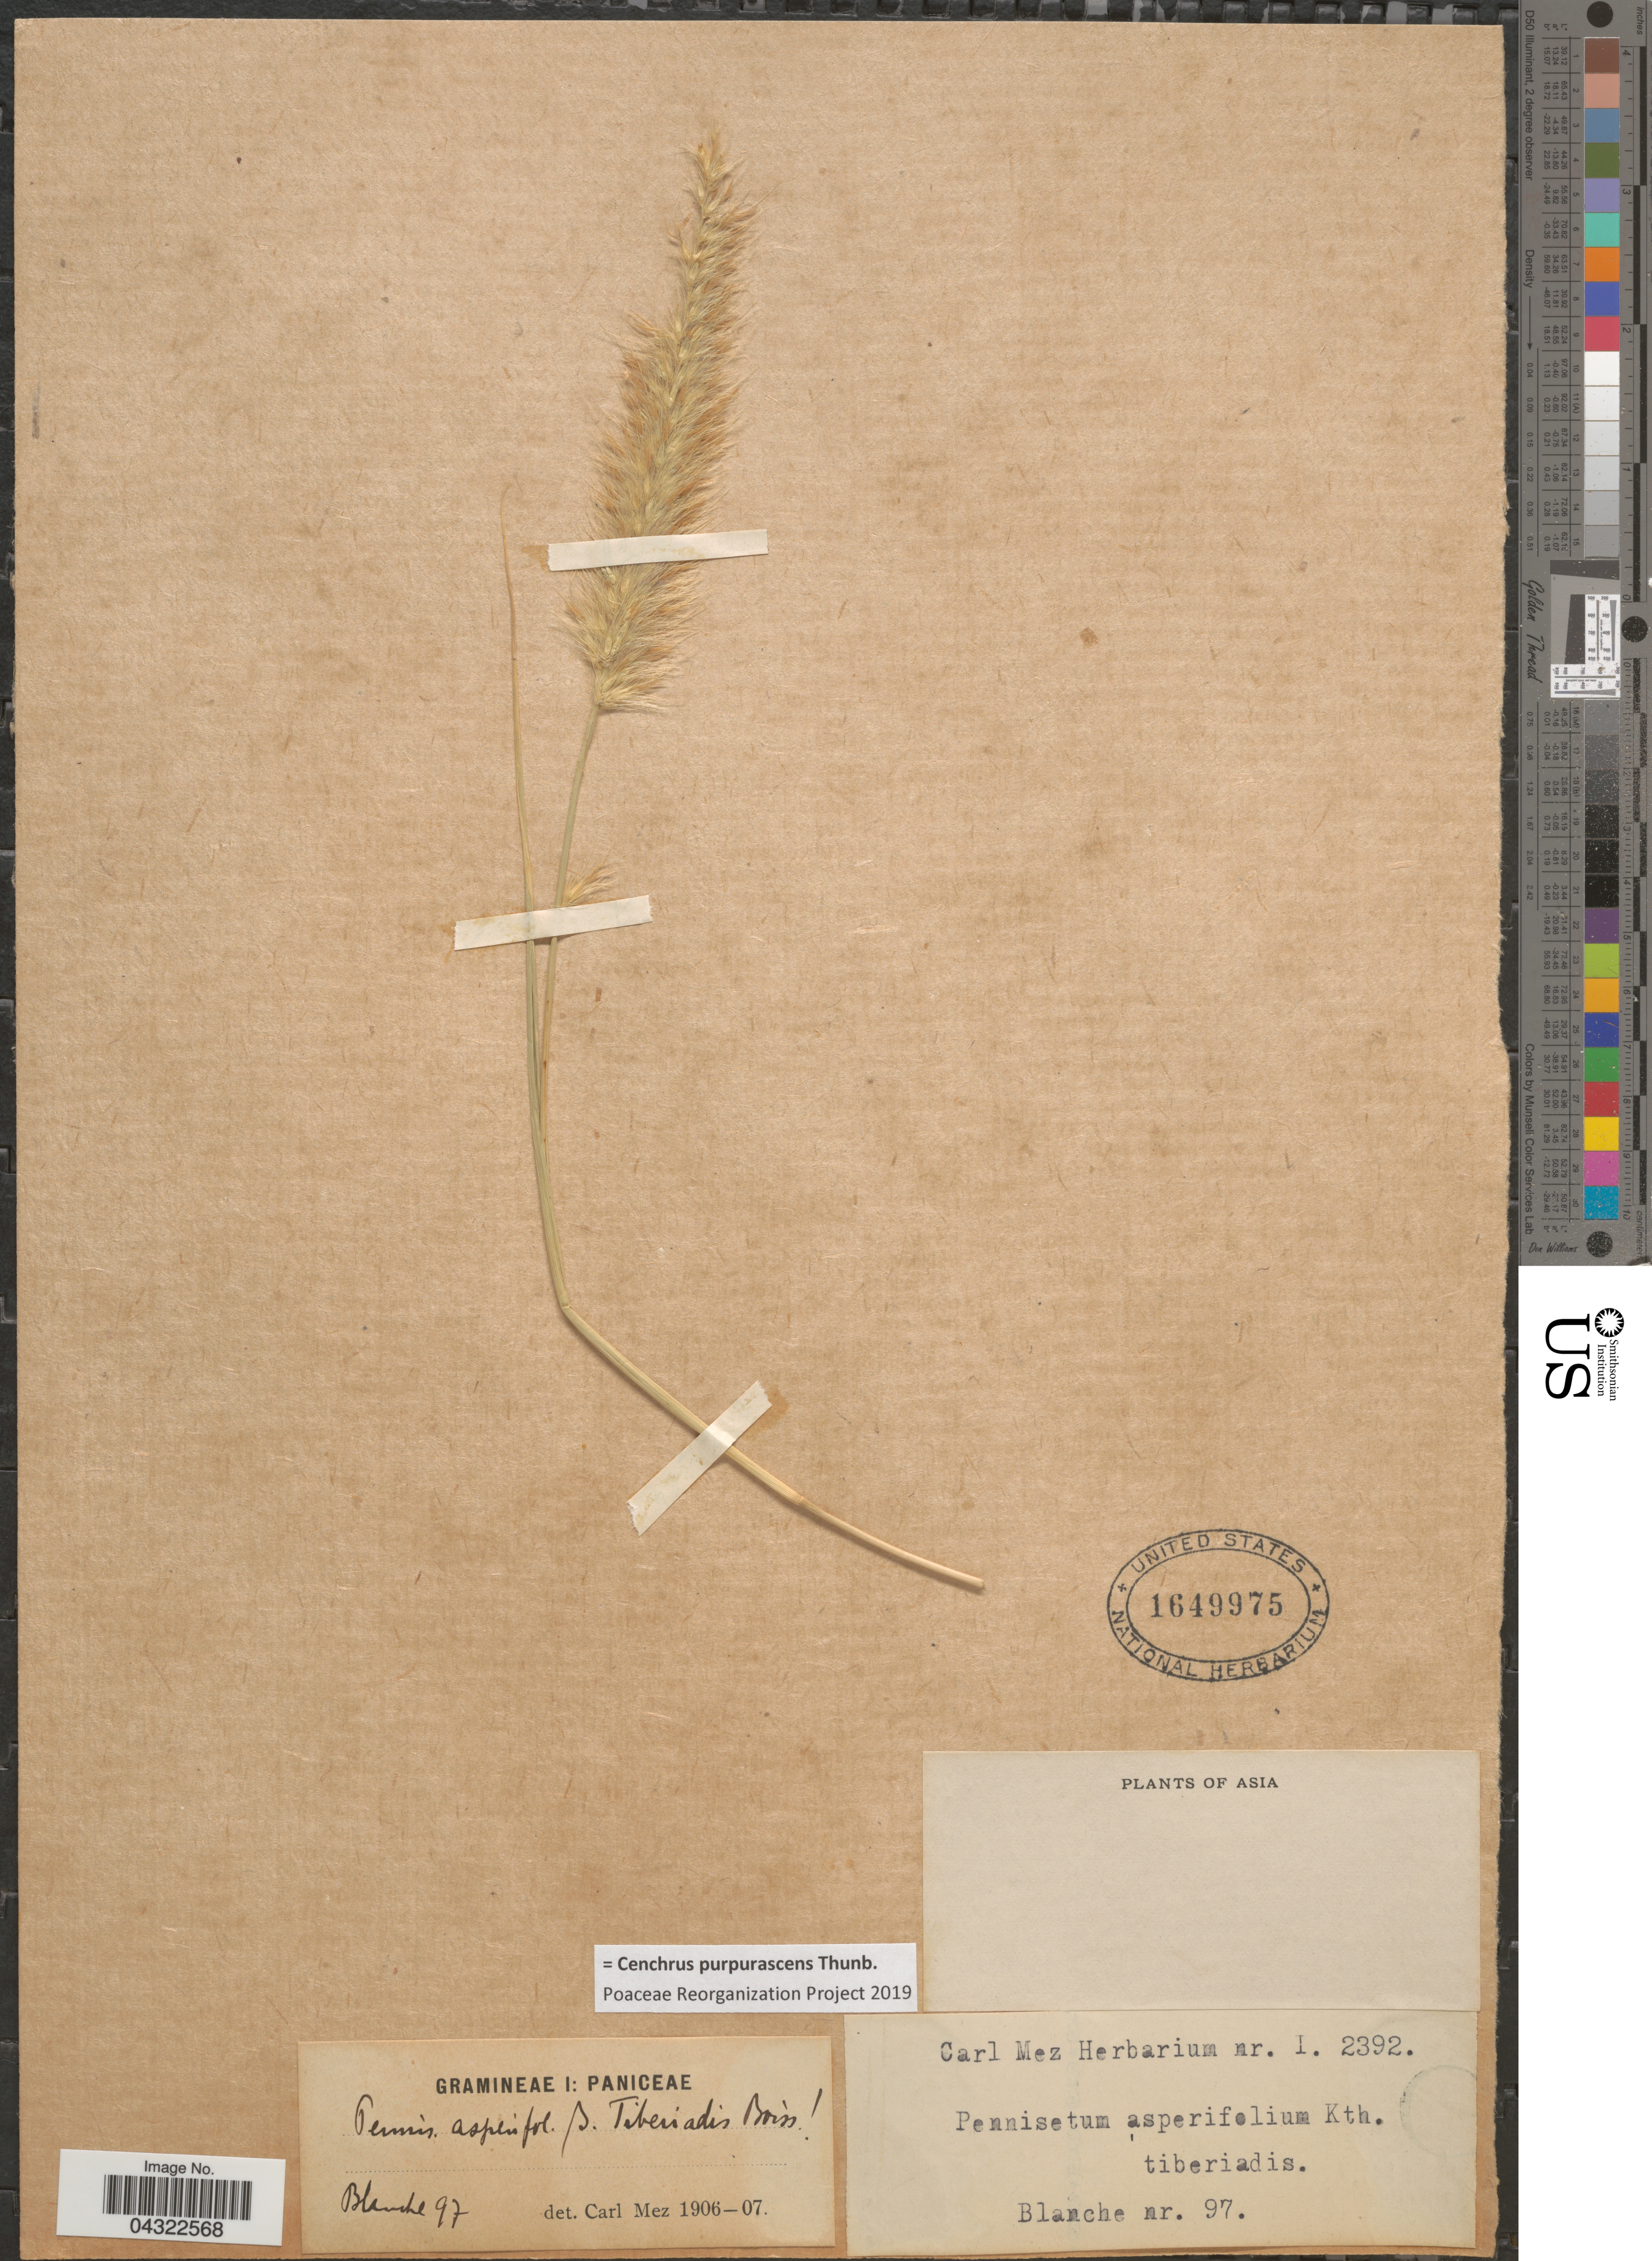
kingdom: Plantae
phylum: Tracheophyta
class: Liliopsida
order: Poales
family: Poaceae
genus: Cenchrus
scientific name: Cenchrus purpurascens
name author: Thunb.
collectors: -. Blanche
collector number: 97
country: Syria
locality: "Asia" [duplicates at E & K indicate Syria]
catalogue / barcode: US 1649975